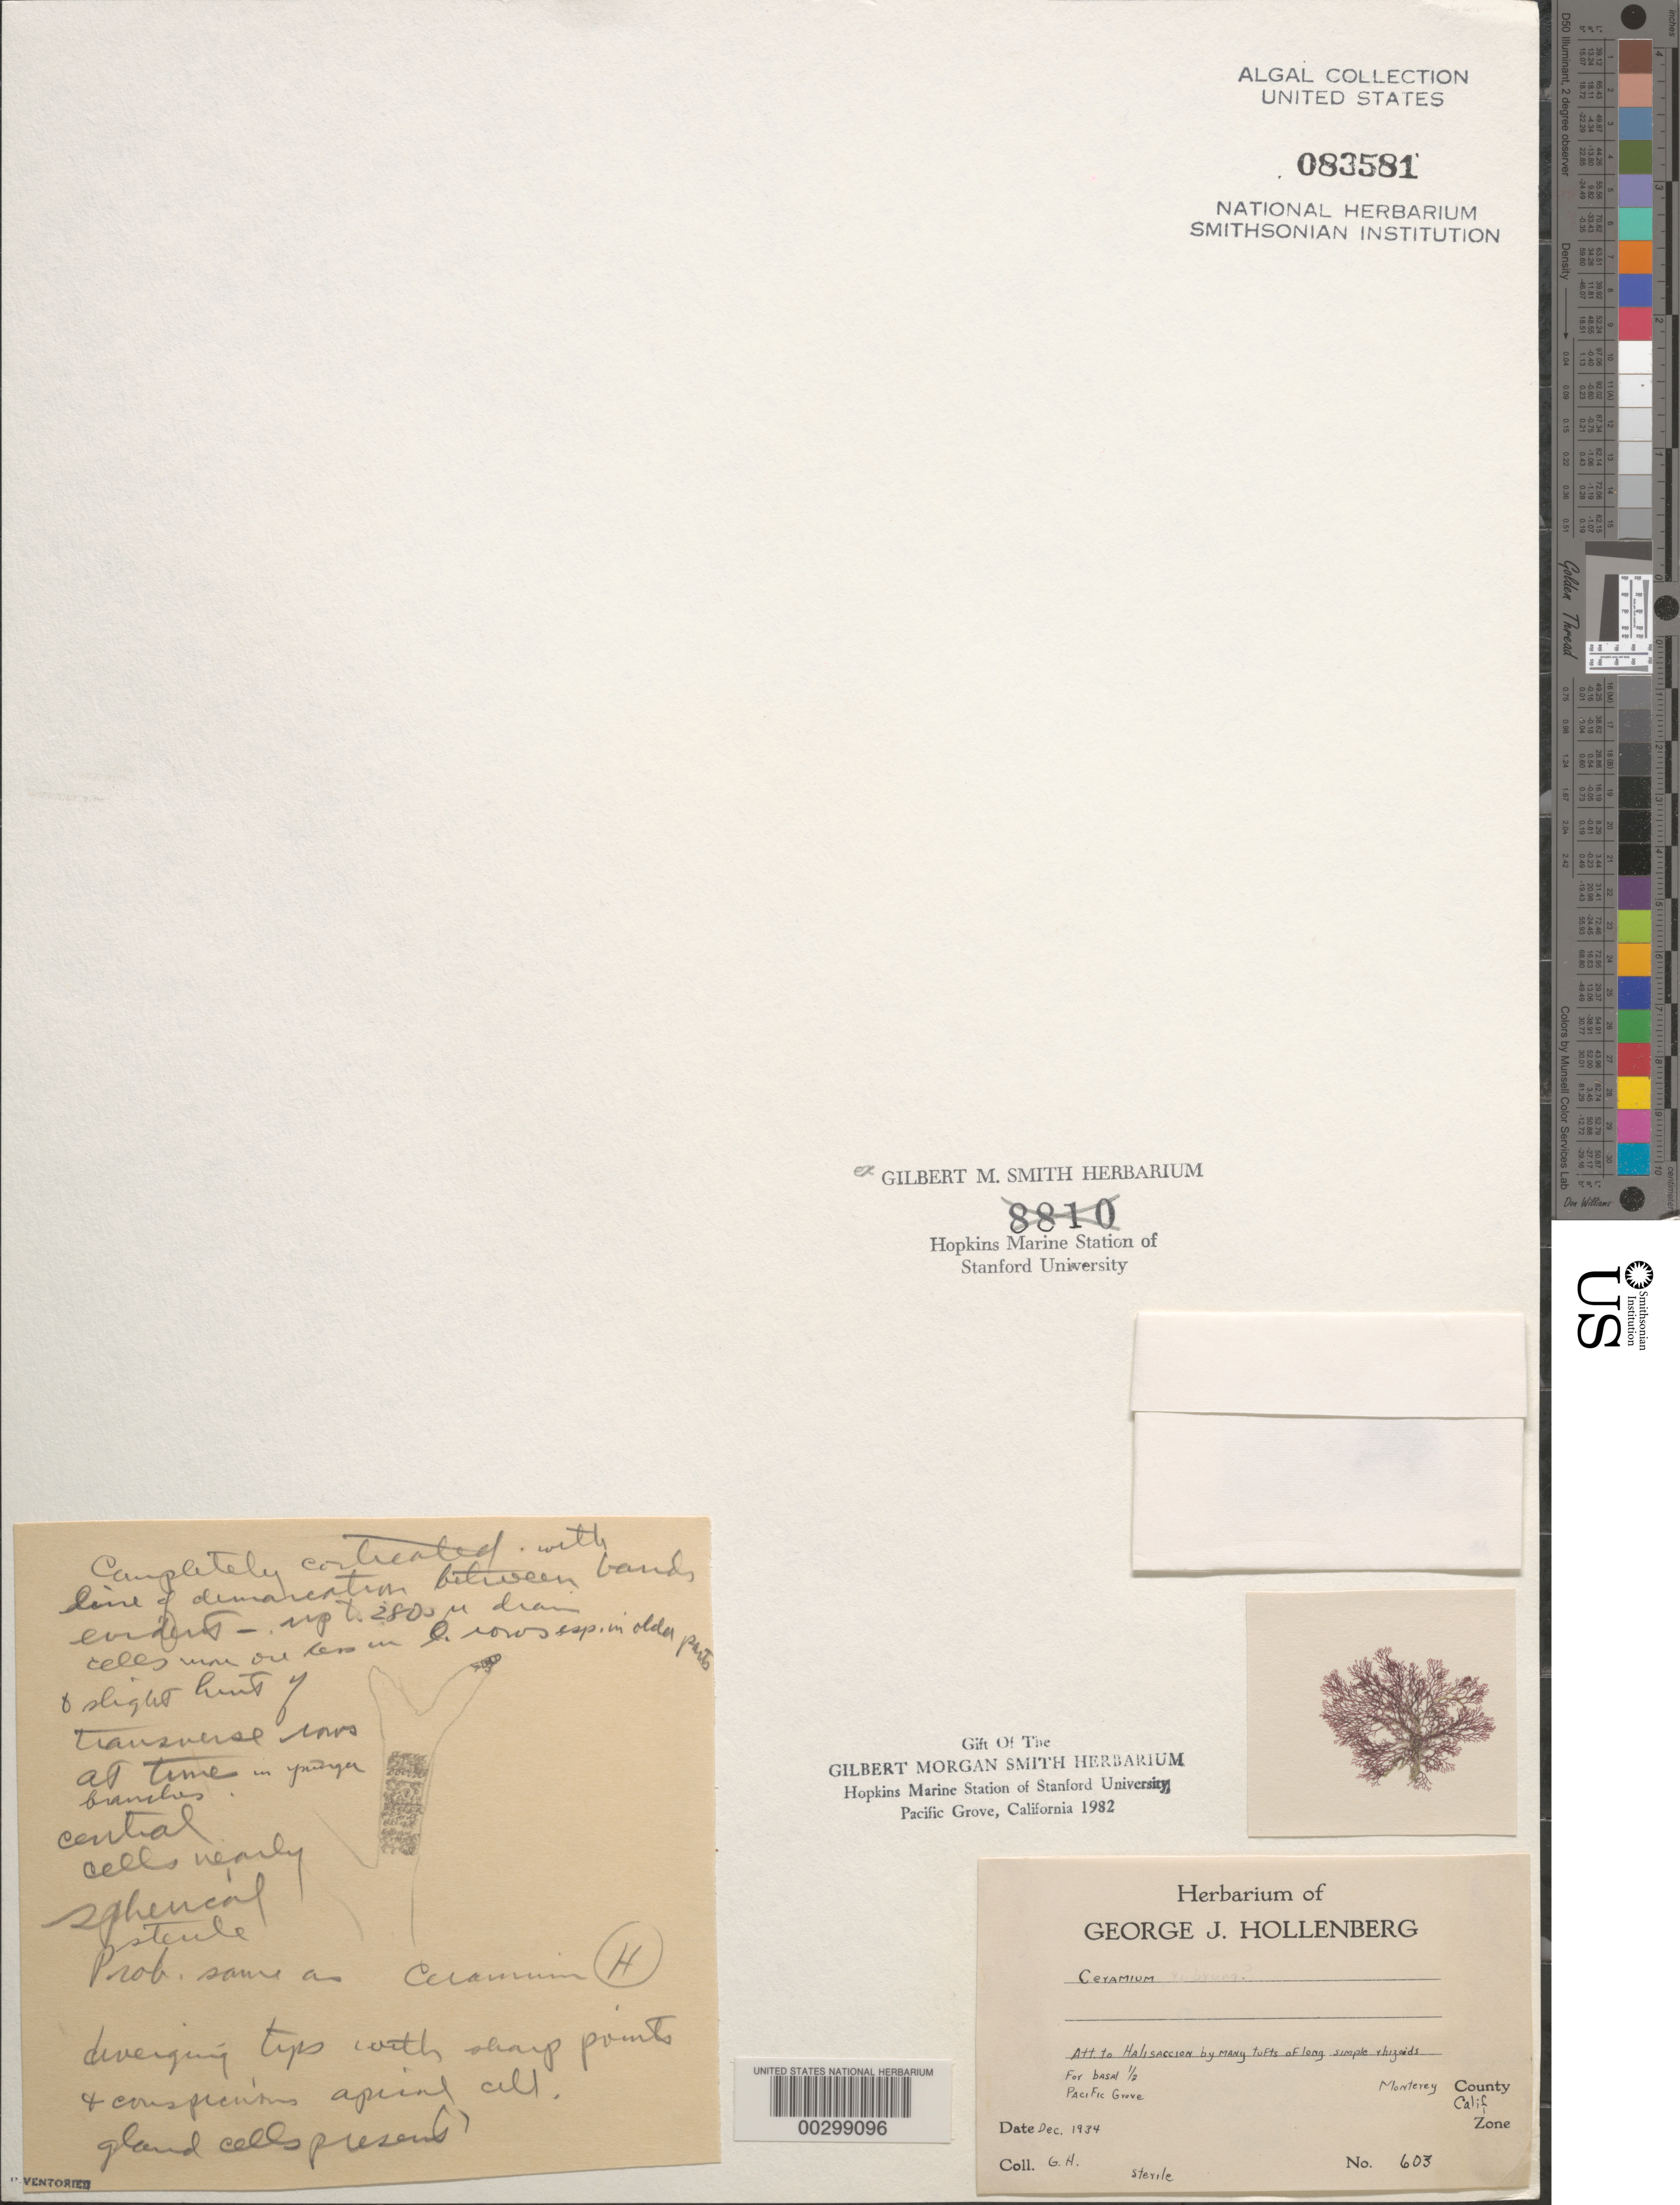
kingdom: Plantae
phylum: Rhodophyta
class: Florideophyceae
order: Ceramiales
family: Ceramiaceae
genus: Ceramium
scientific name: Ceramium sp.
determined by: Hollenberg, George J.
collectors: G. Hollenberg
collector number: GJH 603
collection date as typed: Dec 1934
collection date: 1934-12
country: United States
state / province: California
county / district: Monterey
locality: Pacific Grove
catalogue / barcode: US 83581